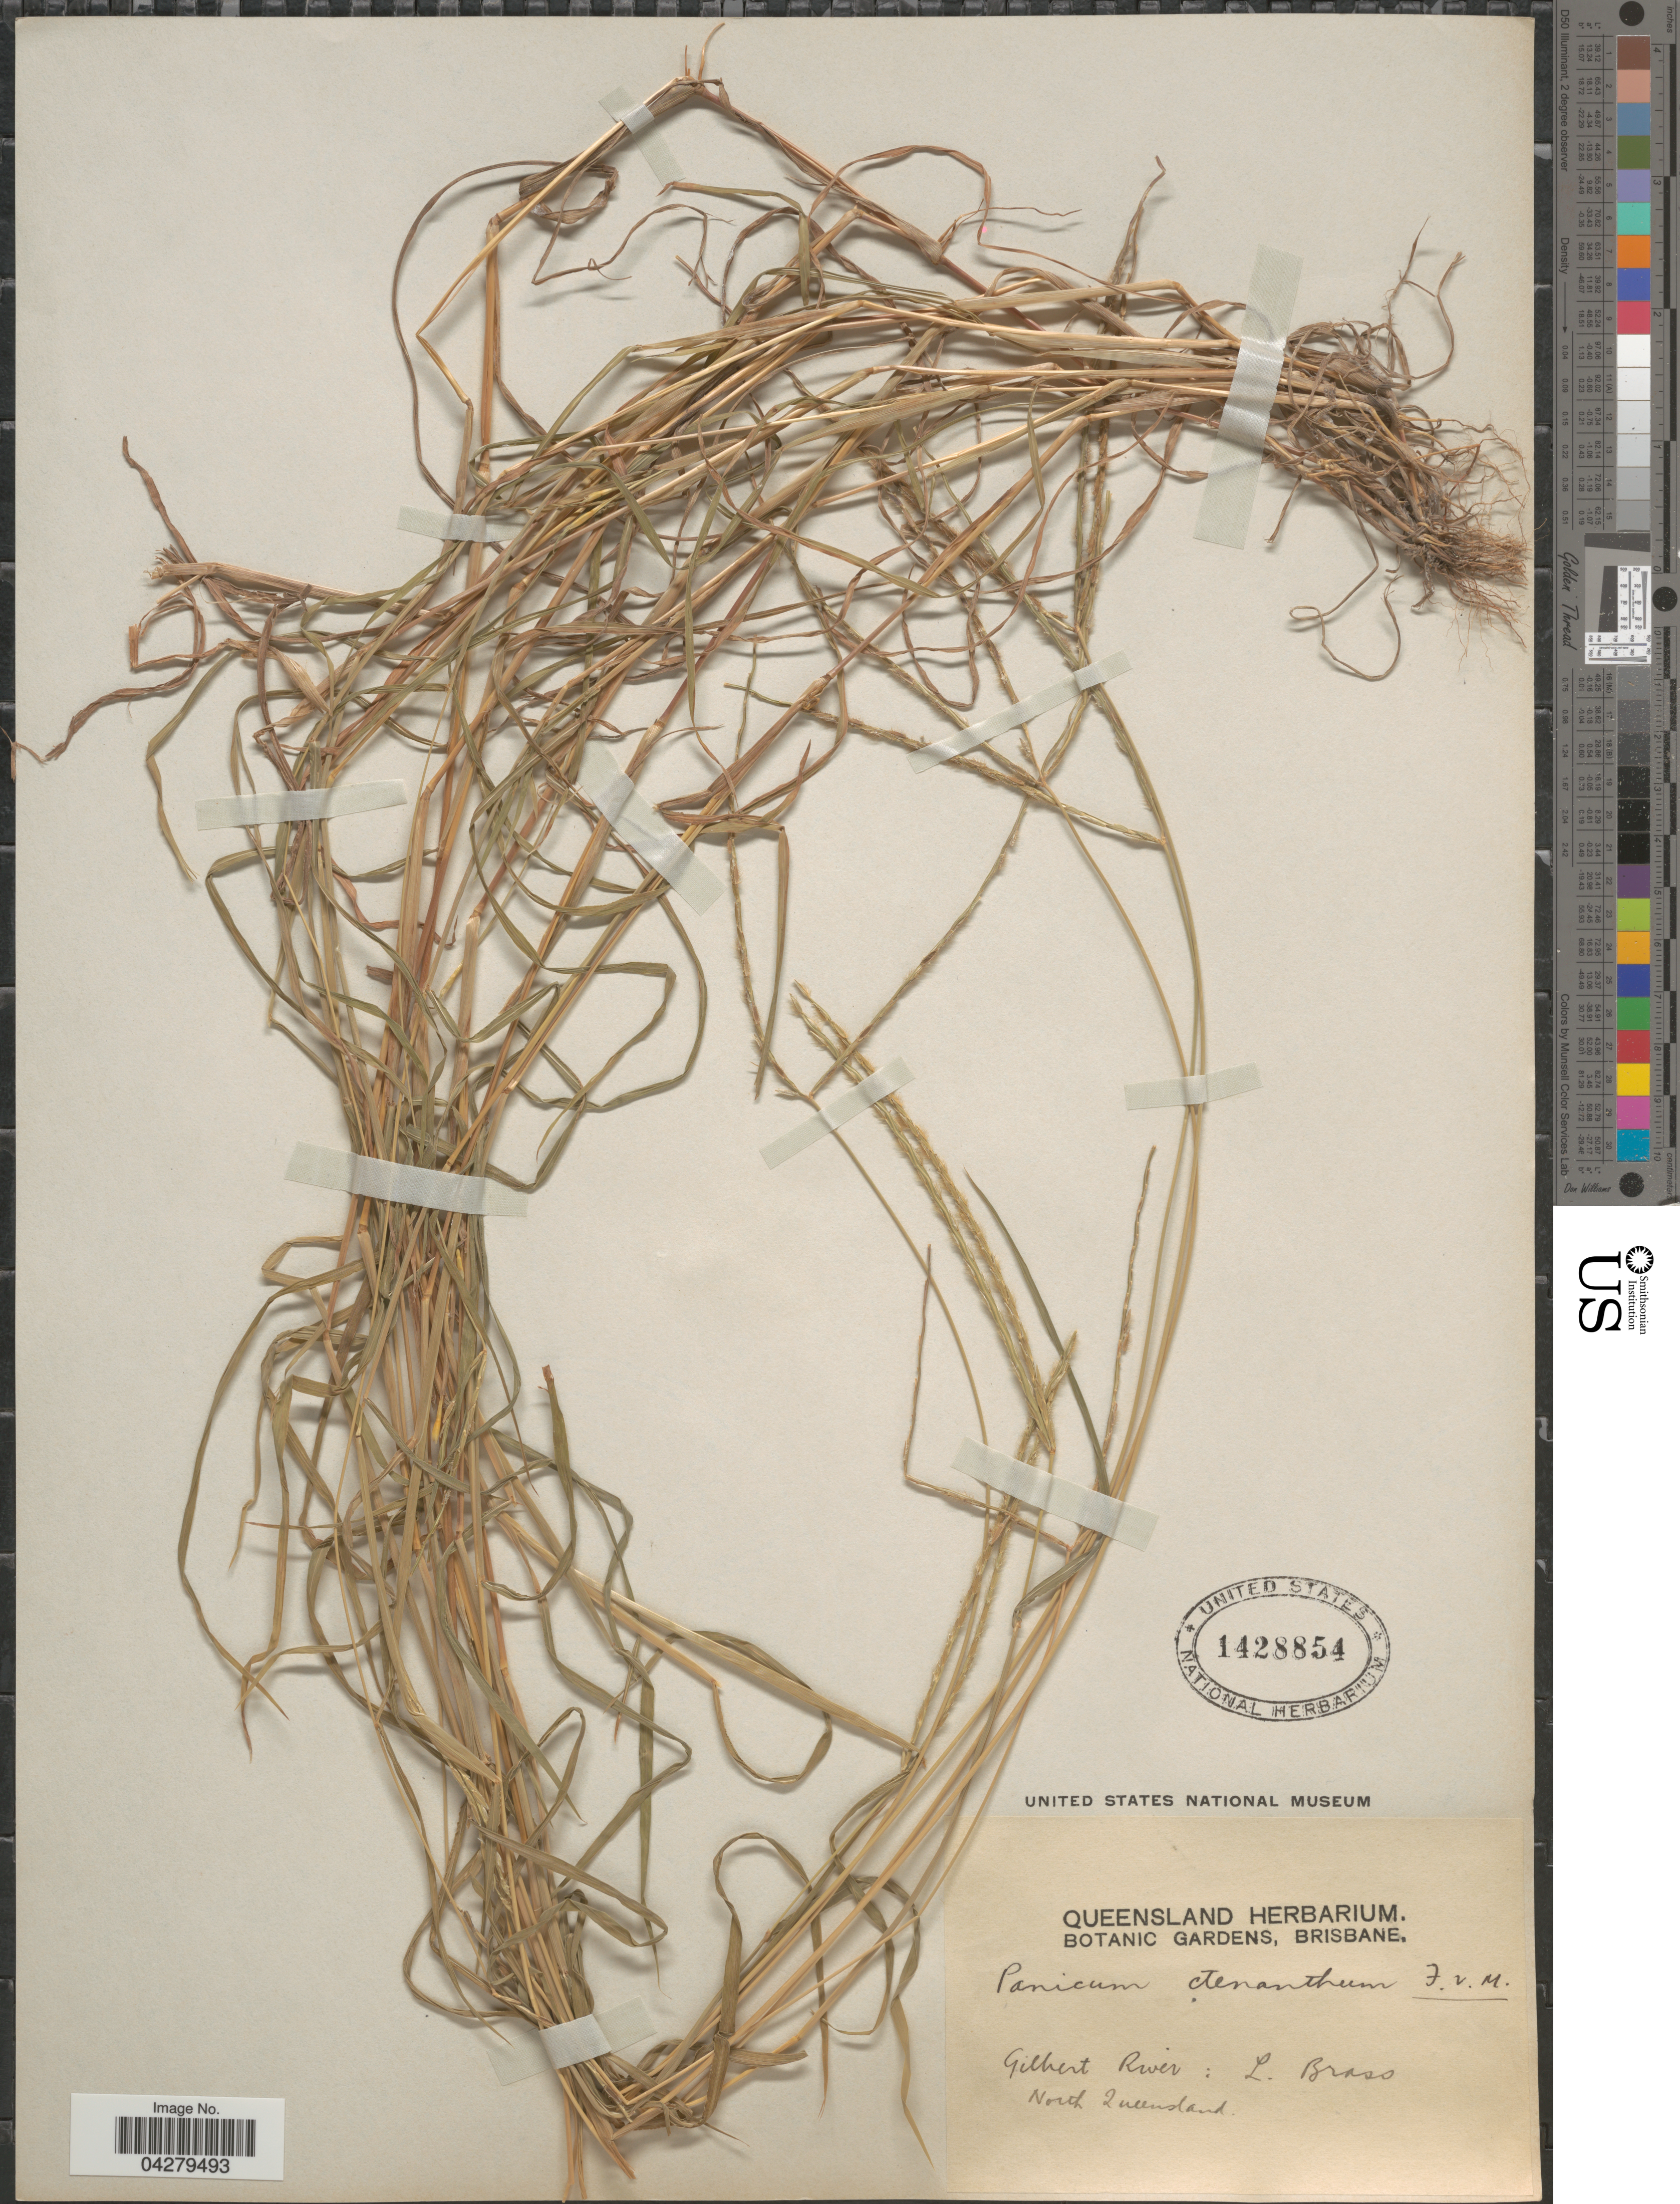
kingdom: Plantae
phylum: Tracheophyta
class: Liliopsida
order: Poales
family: Poaceae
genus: Digitaria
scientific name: Digitaria ctenantha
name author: (F. Muell.) Hughes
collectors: L. J. Brass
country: Australia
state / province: Queensland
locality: Gilbert River: North Queensland.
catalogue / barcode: US 1428854